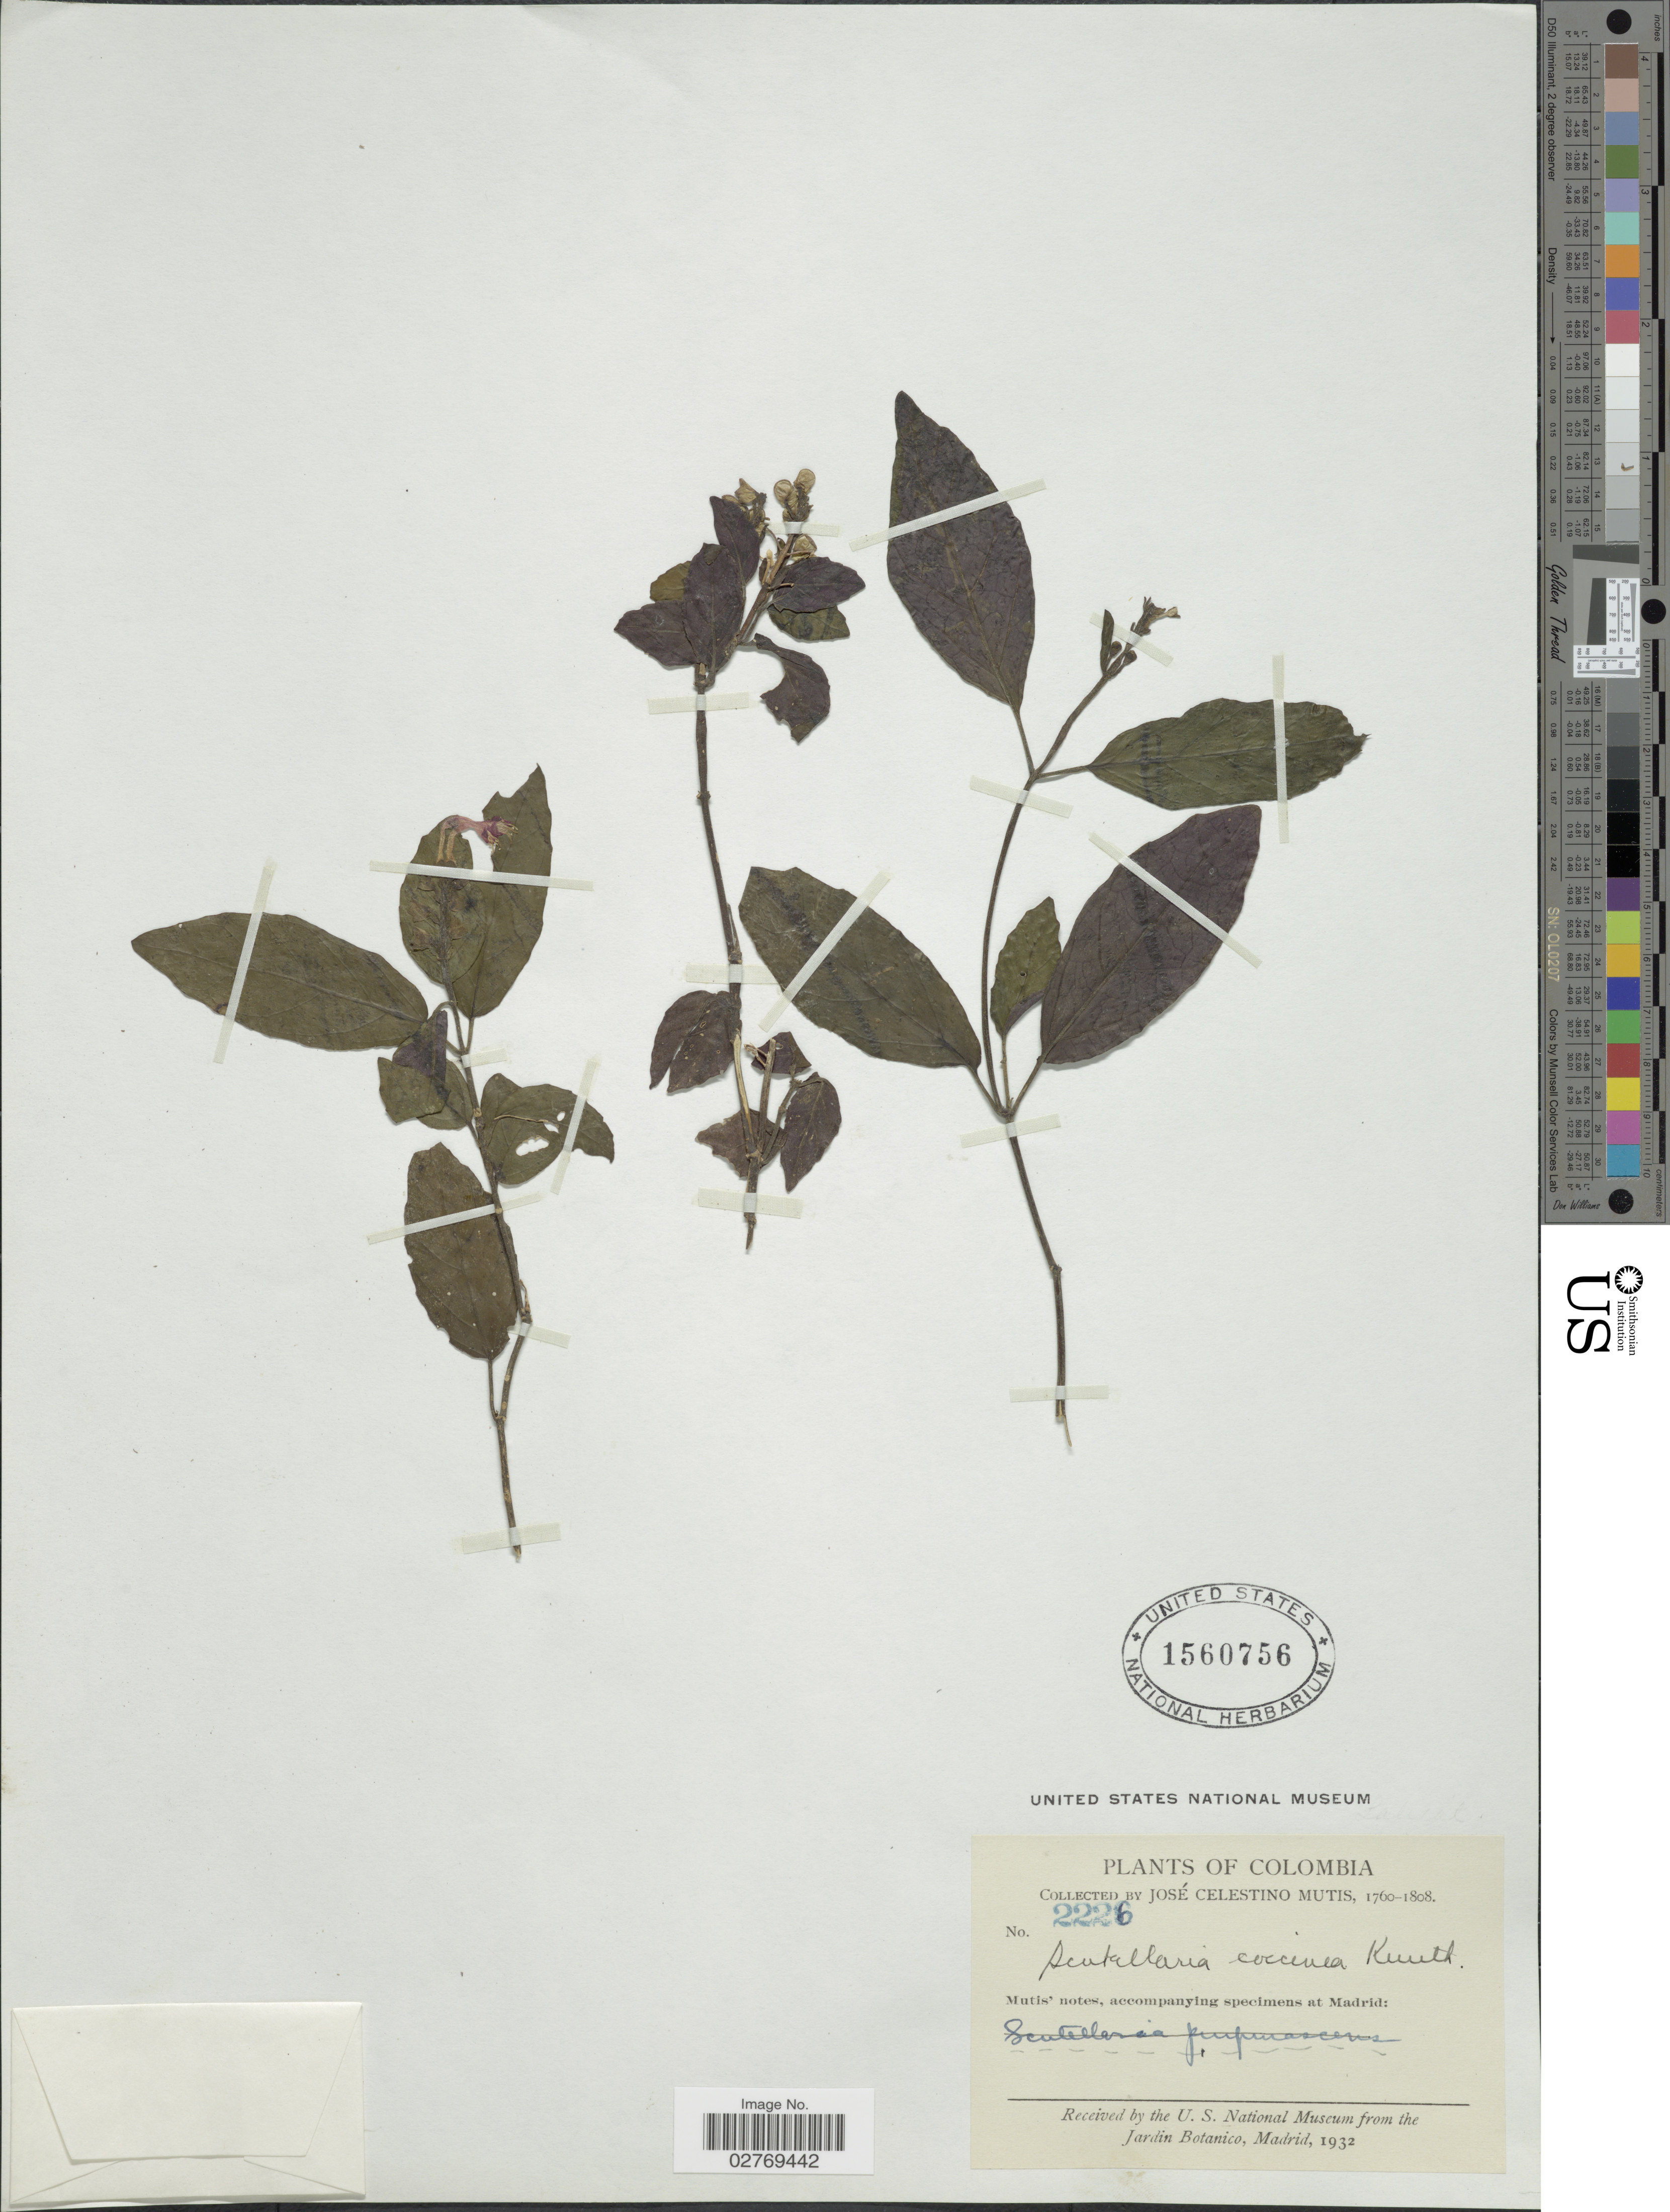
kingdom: Plantae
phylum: Tracheophyta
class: Magnoliopsida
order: Lamiales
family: Lamiaceae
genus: Scutellaria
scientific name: Scutellaria coccinea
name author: Kunth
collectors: J. C. B. Mutis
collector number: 2226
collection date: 1760/1808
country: Colombia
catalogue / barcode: US 1560756